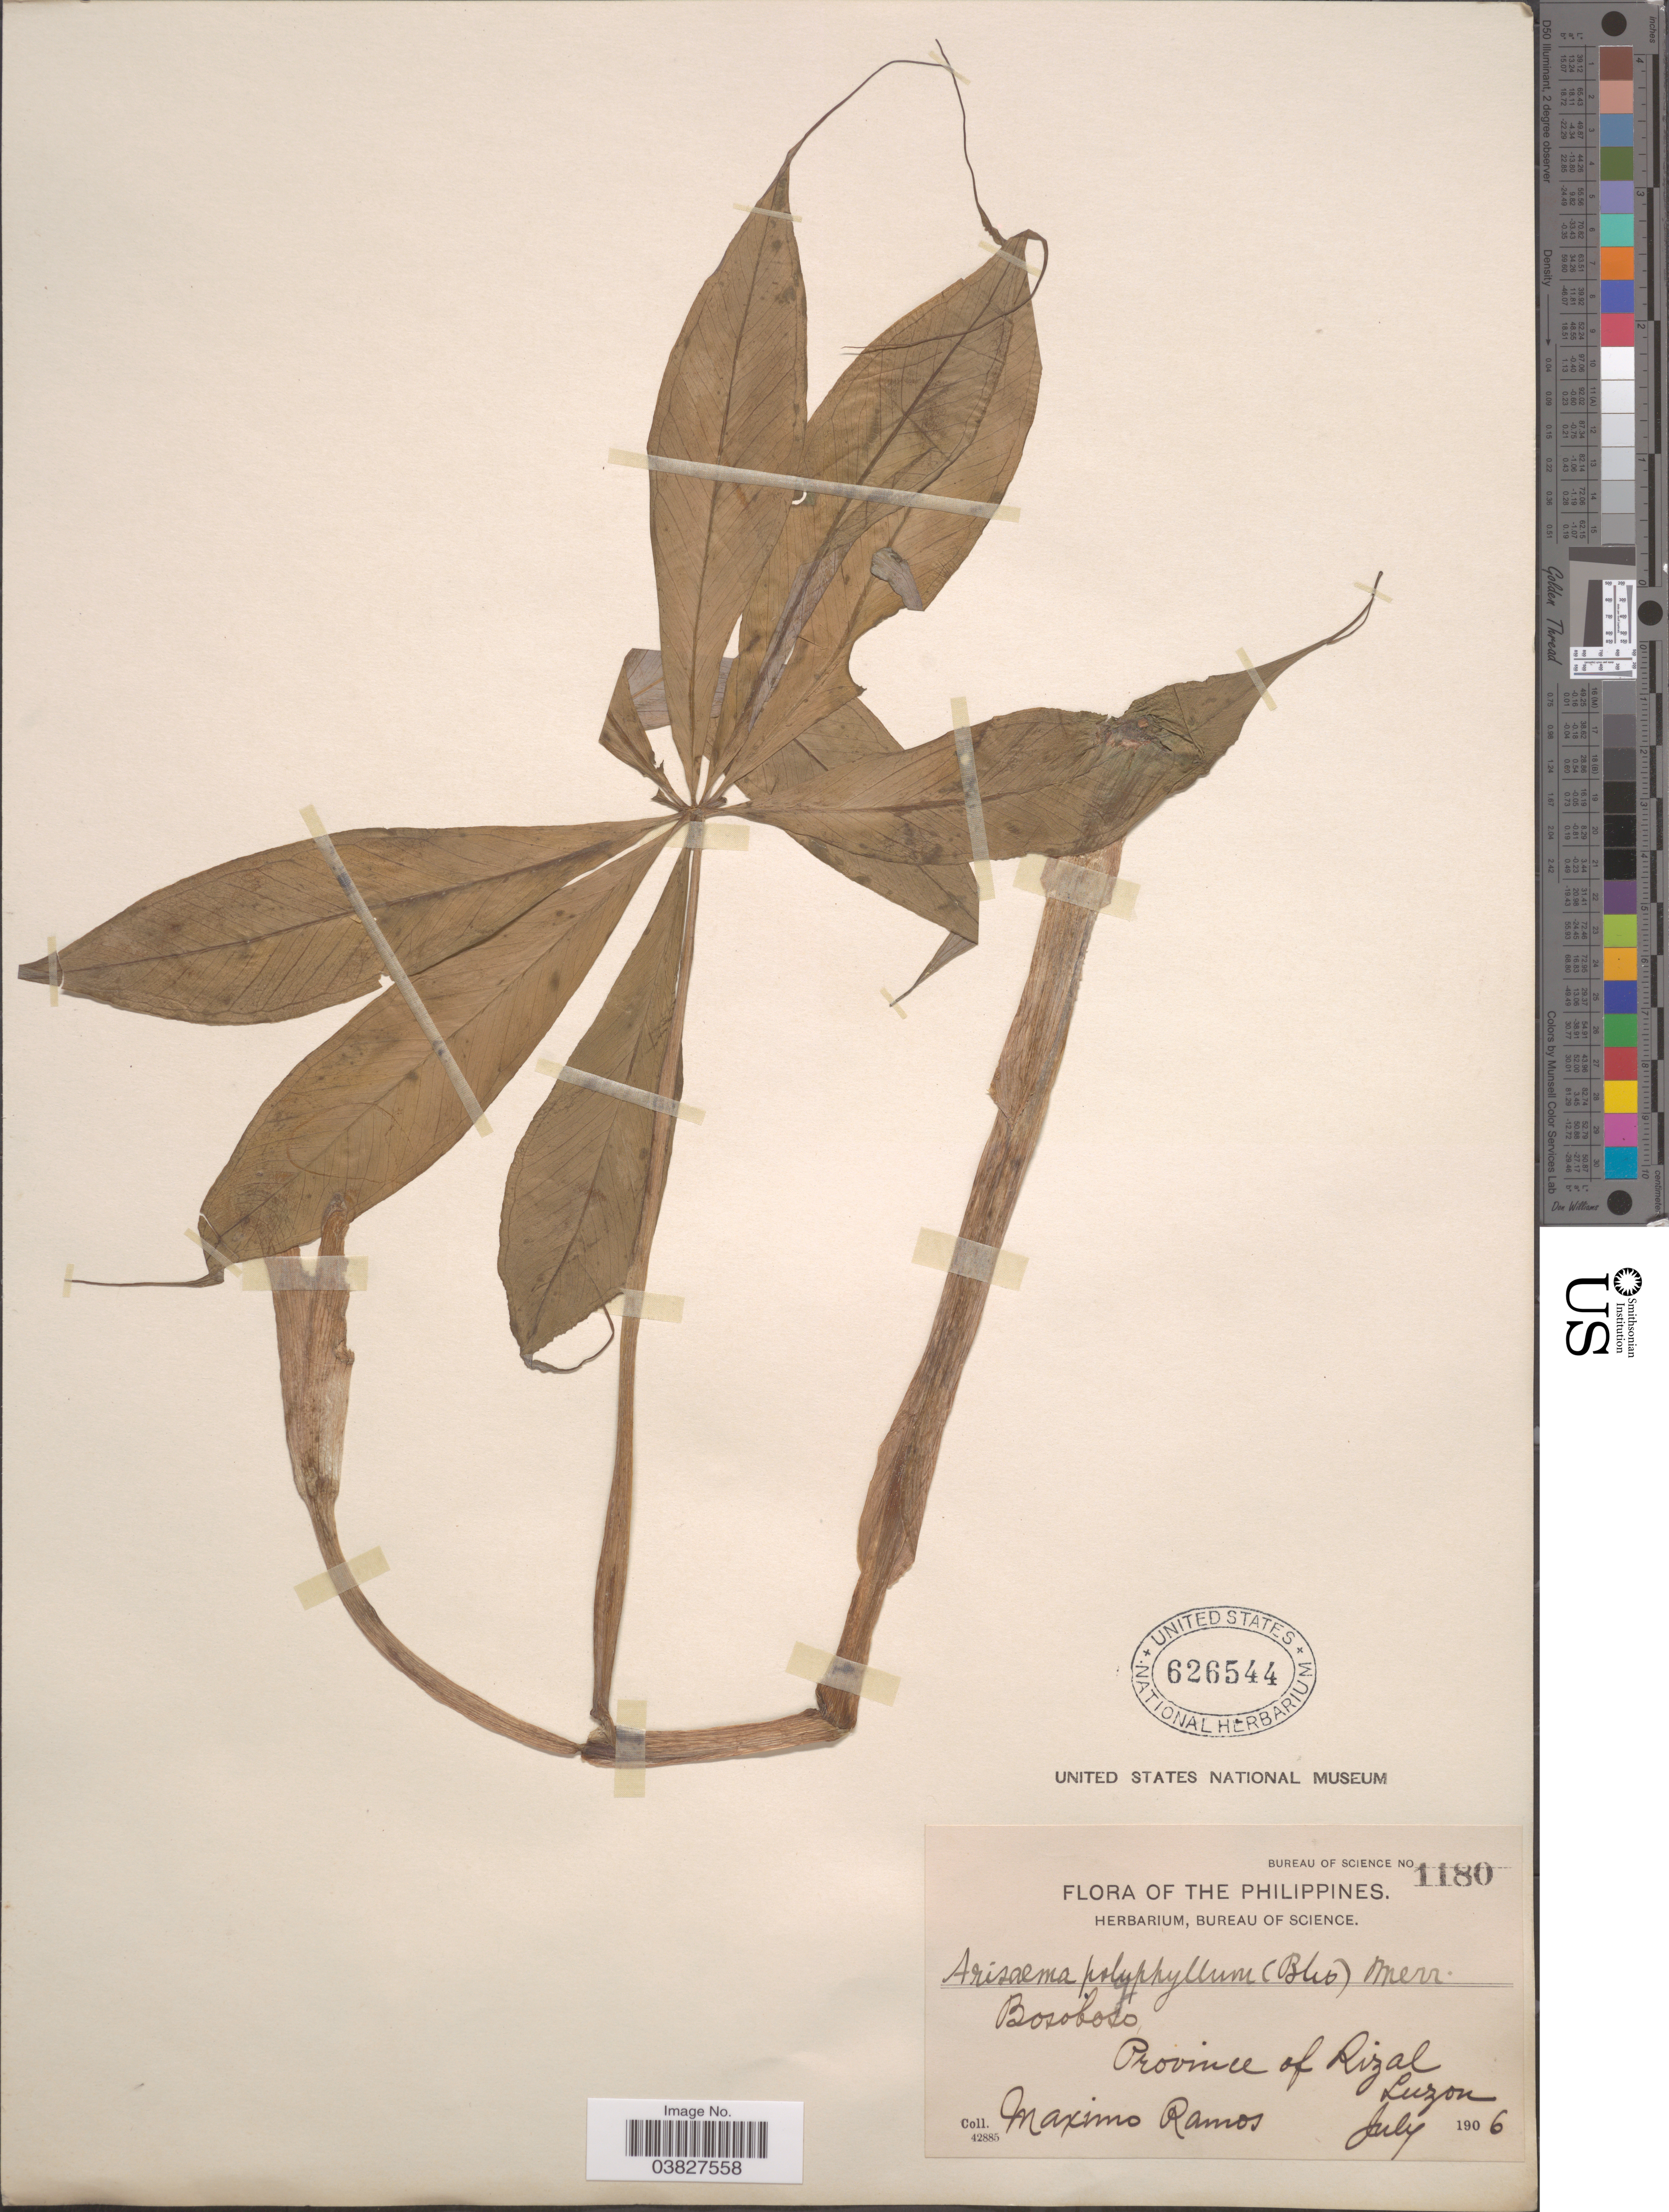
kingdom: Plantae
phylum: Tracheophyta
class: Liliopsida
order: Alismatales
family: Araceae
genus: Arisaema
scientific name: Arisaema polyphyllum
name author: (Blanco) Merr.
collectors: M. Ramos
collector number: Bureau of Science 1180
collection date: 1906-07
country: Philippines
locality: Bosoboso, Province of Rizal, Luzon.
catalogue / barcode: US 626544